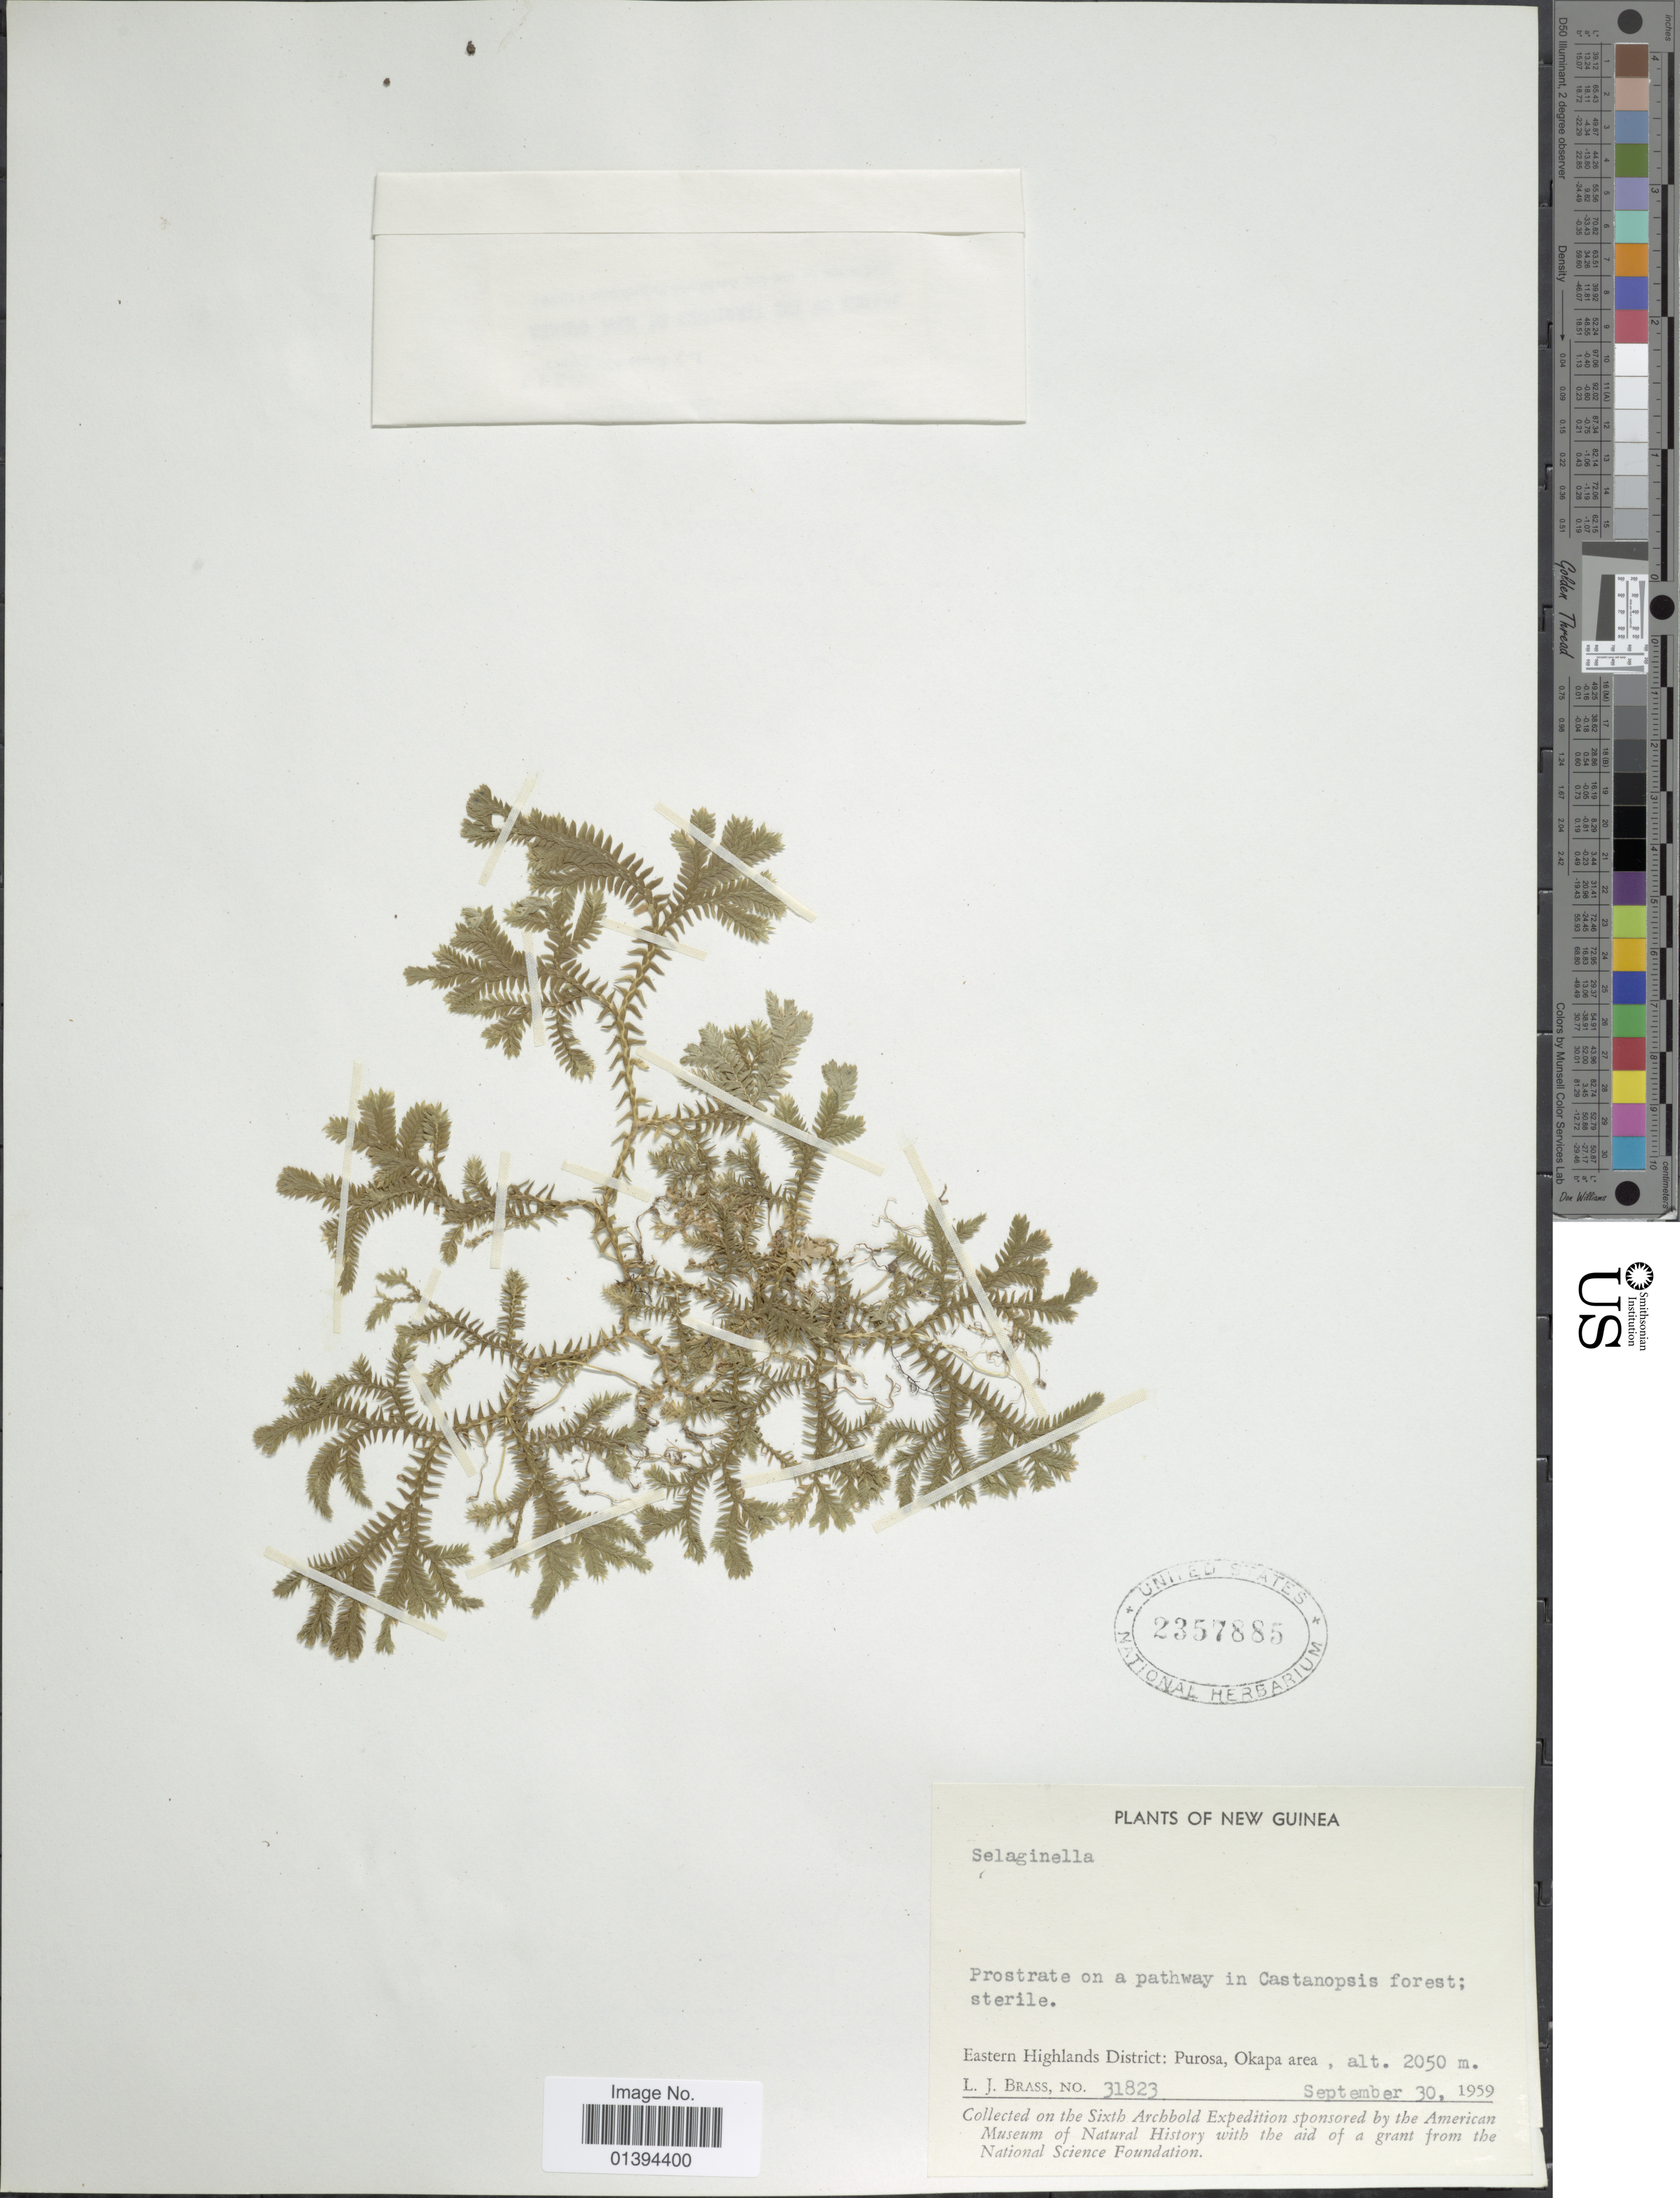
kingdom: Plantae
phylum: Tracheophyta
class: Lycopodiopsida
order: Selaginellales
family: Selaginellaceae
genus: Selaginella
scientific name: Selaginella sp.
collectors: L. J. Brass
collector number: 31823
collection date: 1959-09-30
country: Papua New Guinea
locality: New Guinea, Eastern Highlands District: Purosa, Okapa area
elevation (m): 2050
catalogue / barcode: US 2357885